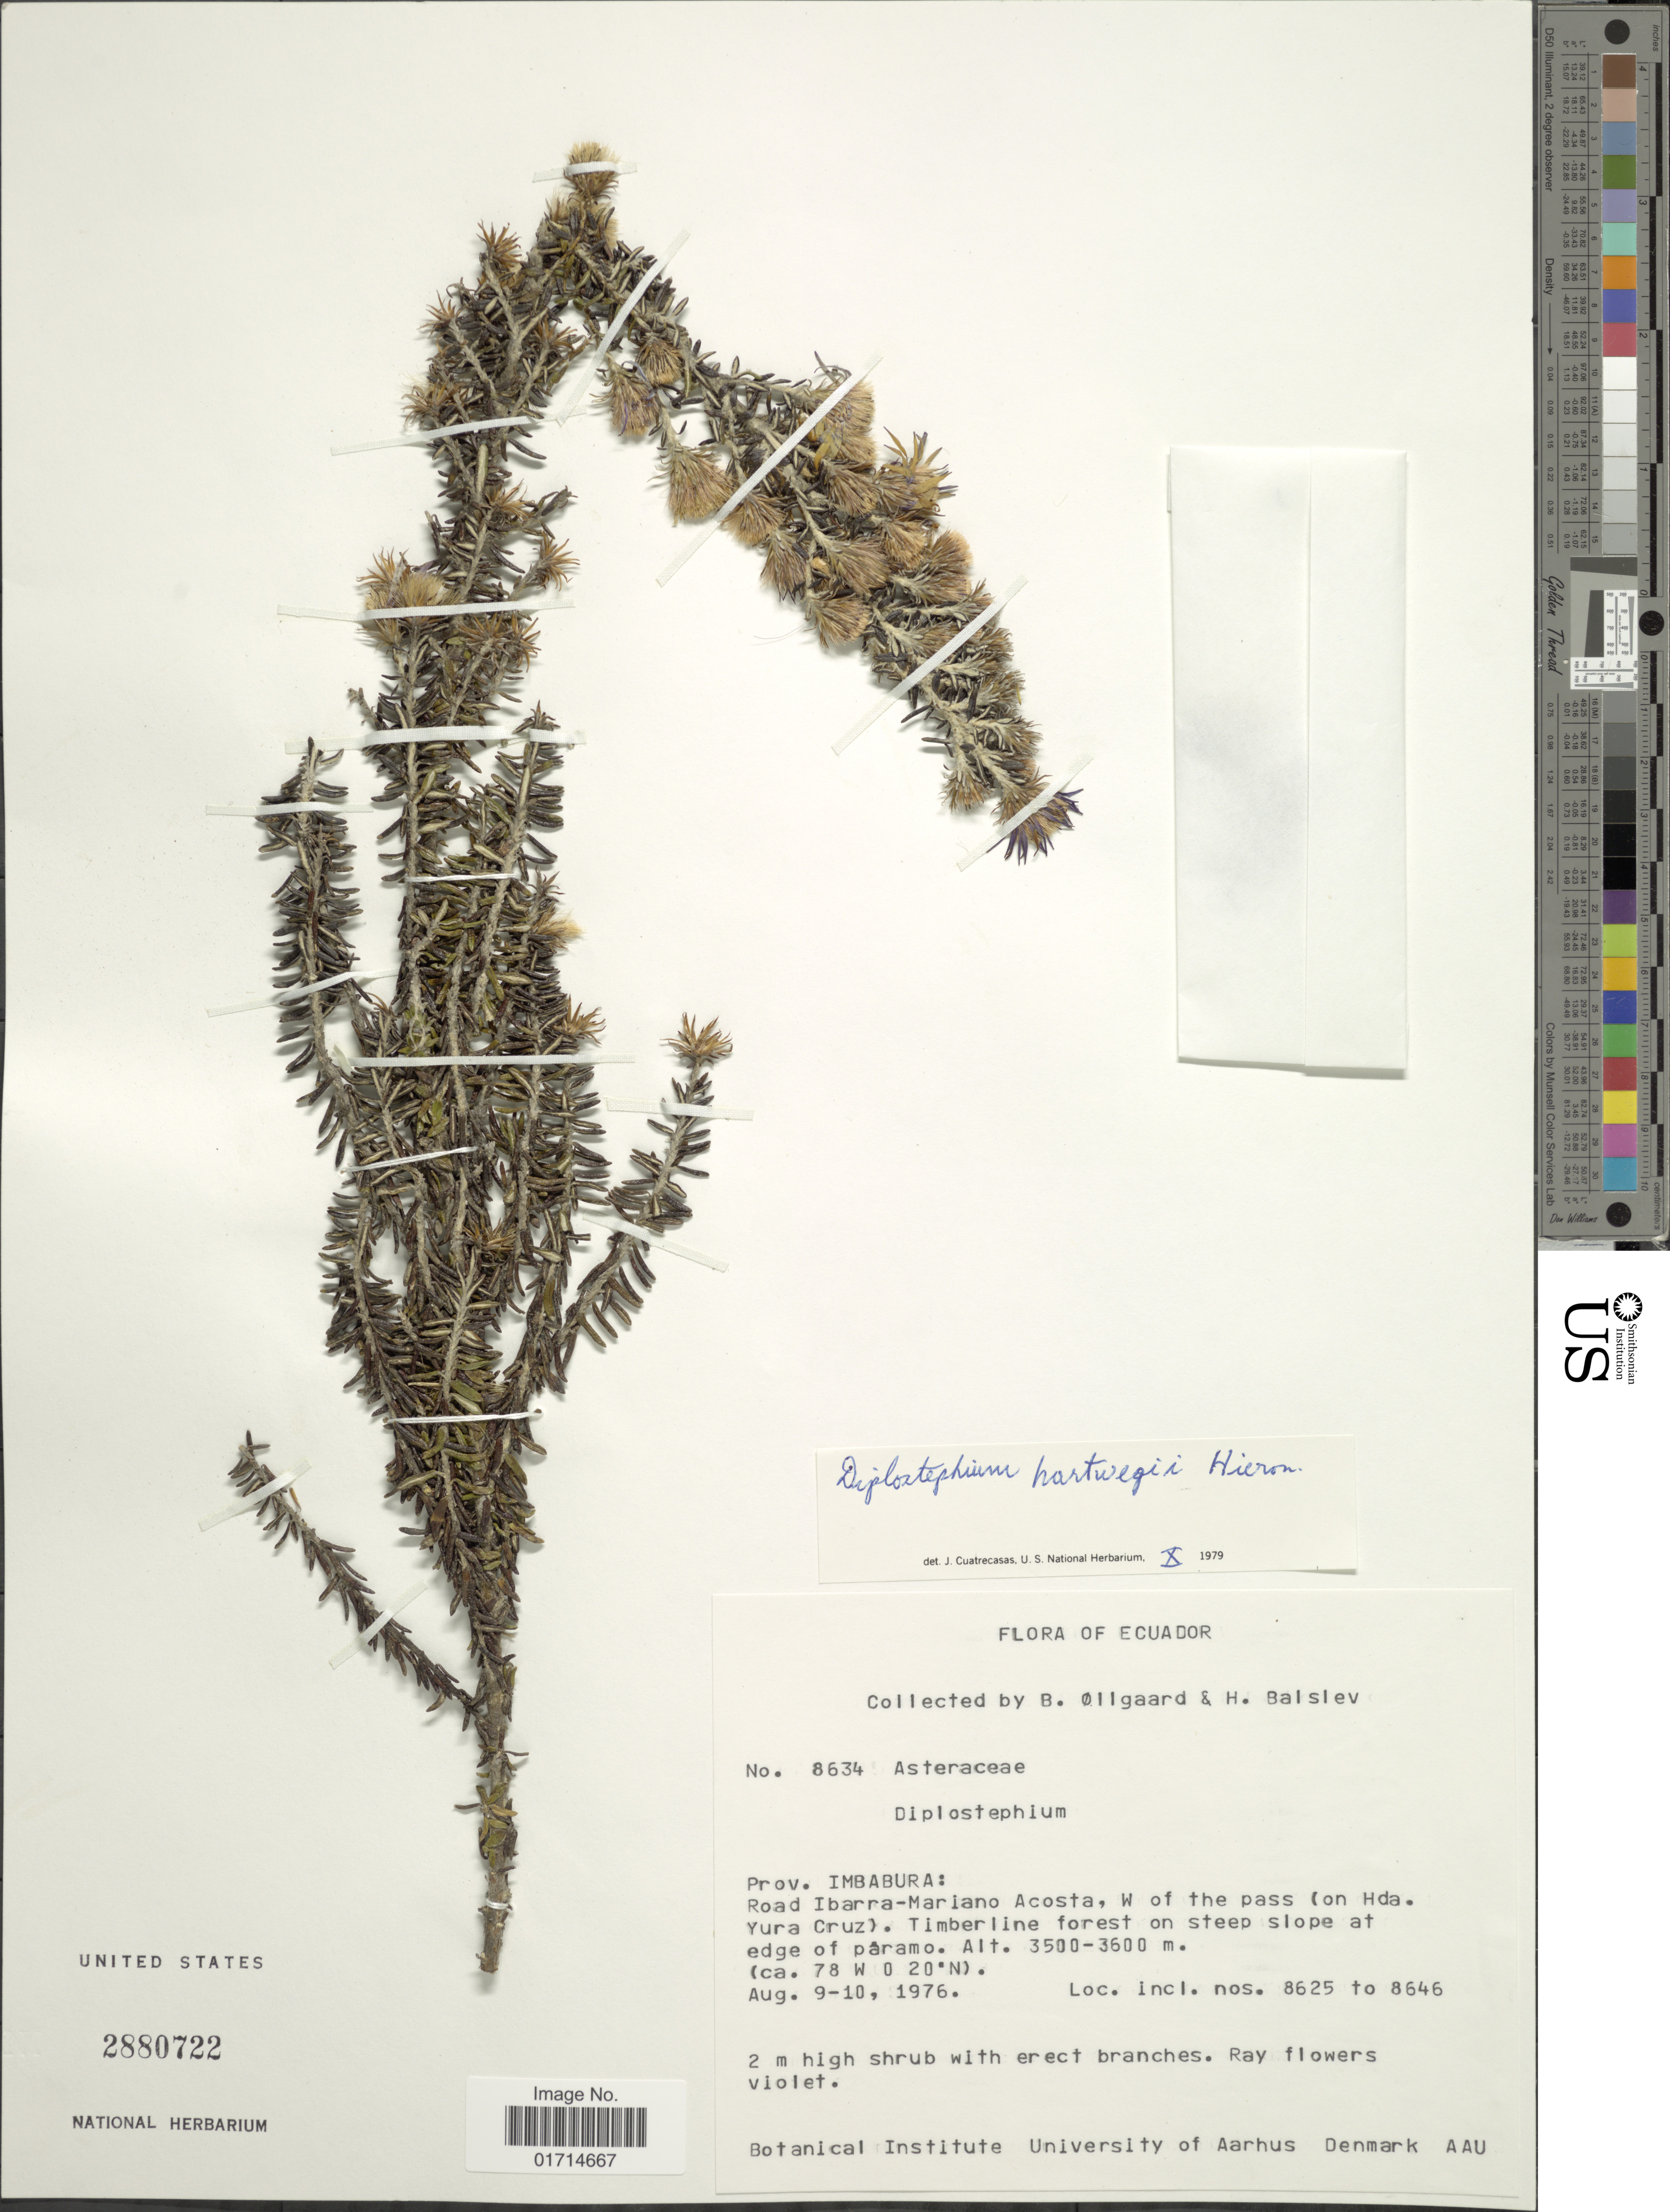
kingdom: Plantae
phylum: Tracheophyta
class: Magnoliopsida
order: Asterales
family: Asteraceae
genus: Diplostephium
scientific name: Diplostephium hartwegii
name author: Hieron.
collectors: B. Øllgaard & H. Balslev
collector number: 8634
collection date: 1976-08-09/1976-08-10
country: Ecuador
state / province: Imbabura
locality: Road Ibarra-Mariano Acosta, W of the pass (on Hda. Yura Cruz), Timberline forest on steep slope at edge of paramo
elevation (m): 3500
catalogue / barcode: US 2880722